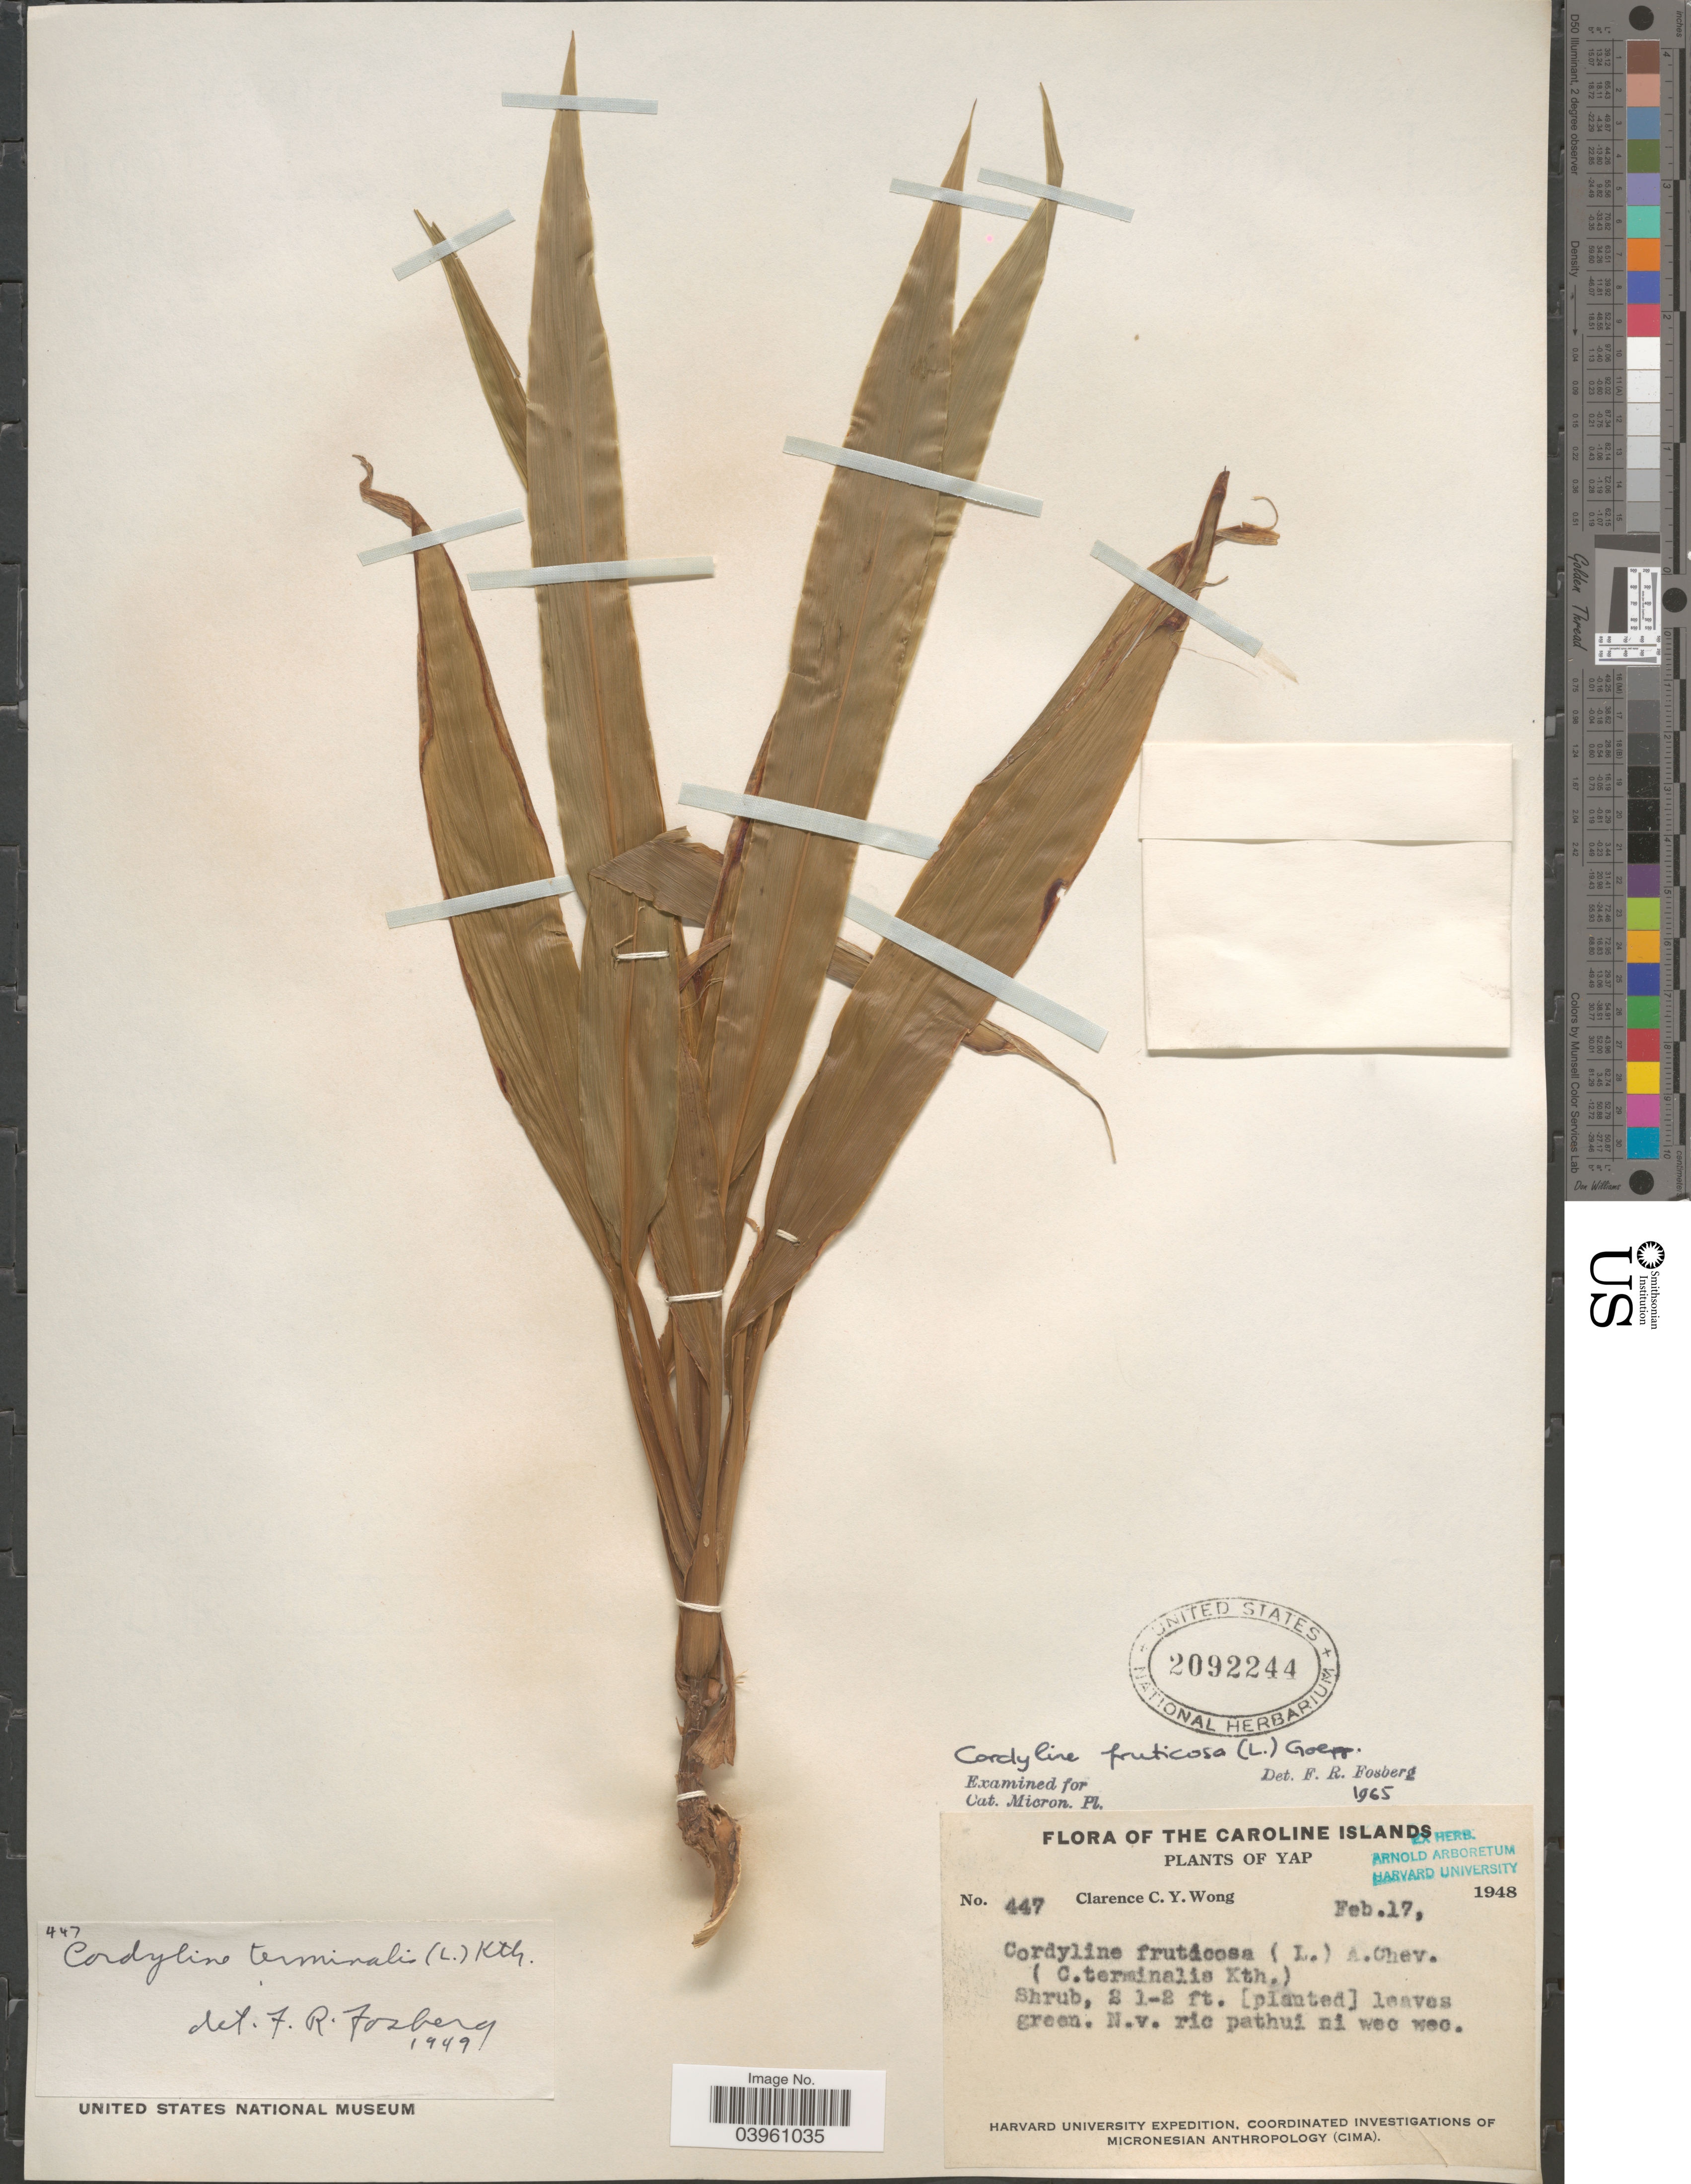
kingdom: Plantae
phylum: Tracheophyta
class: Liliopsida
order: Asparagales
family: Asparagaceae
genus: Cordyline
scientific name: Cordyline fruticosa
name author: (L.) A. Chev.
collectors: C. Y. C. Wong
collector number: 447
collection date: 1948-02-17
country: Micronesia, Federated States of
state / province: Yap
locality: The Caroline Islands.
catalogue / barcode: US 2092244